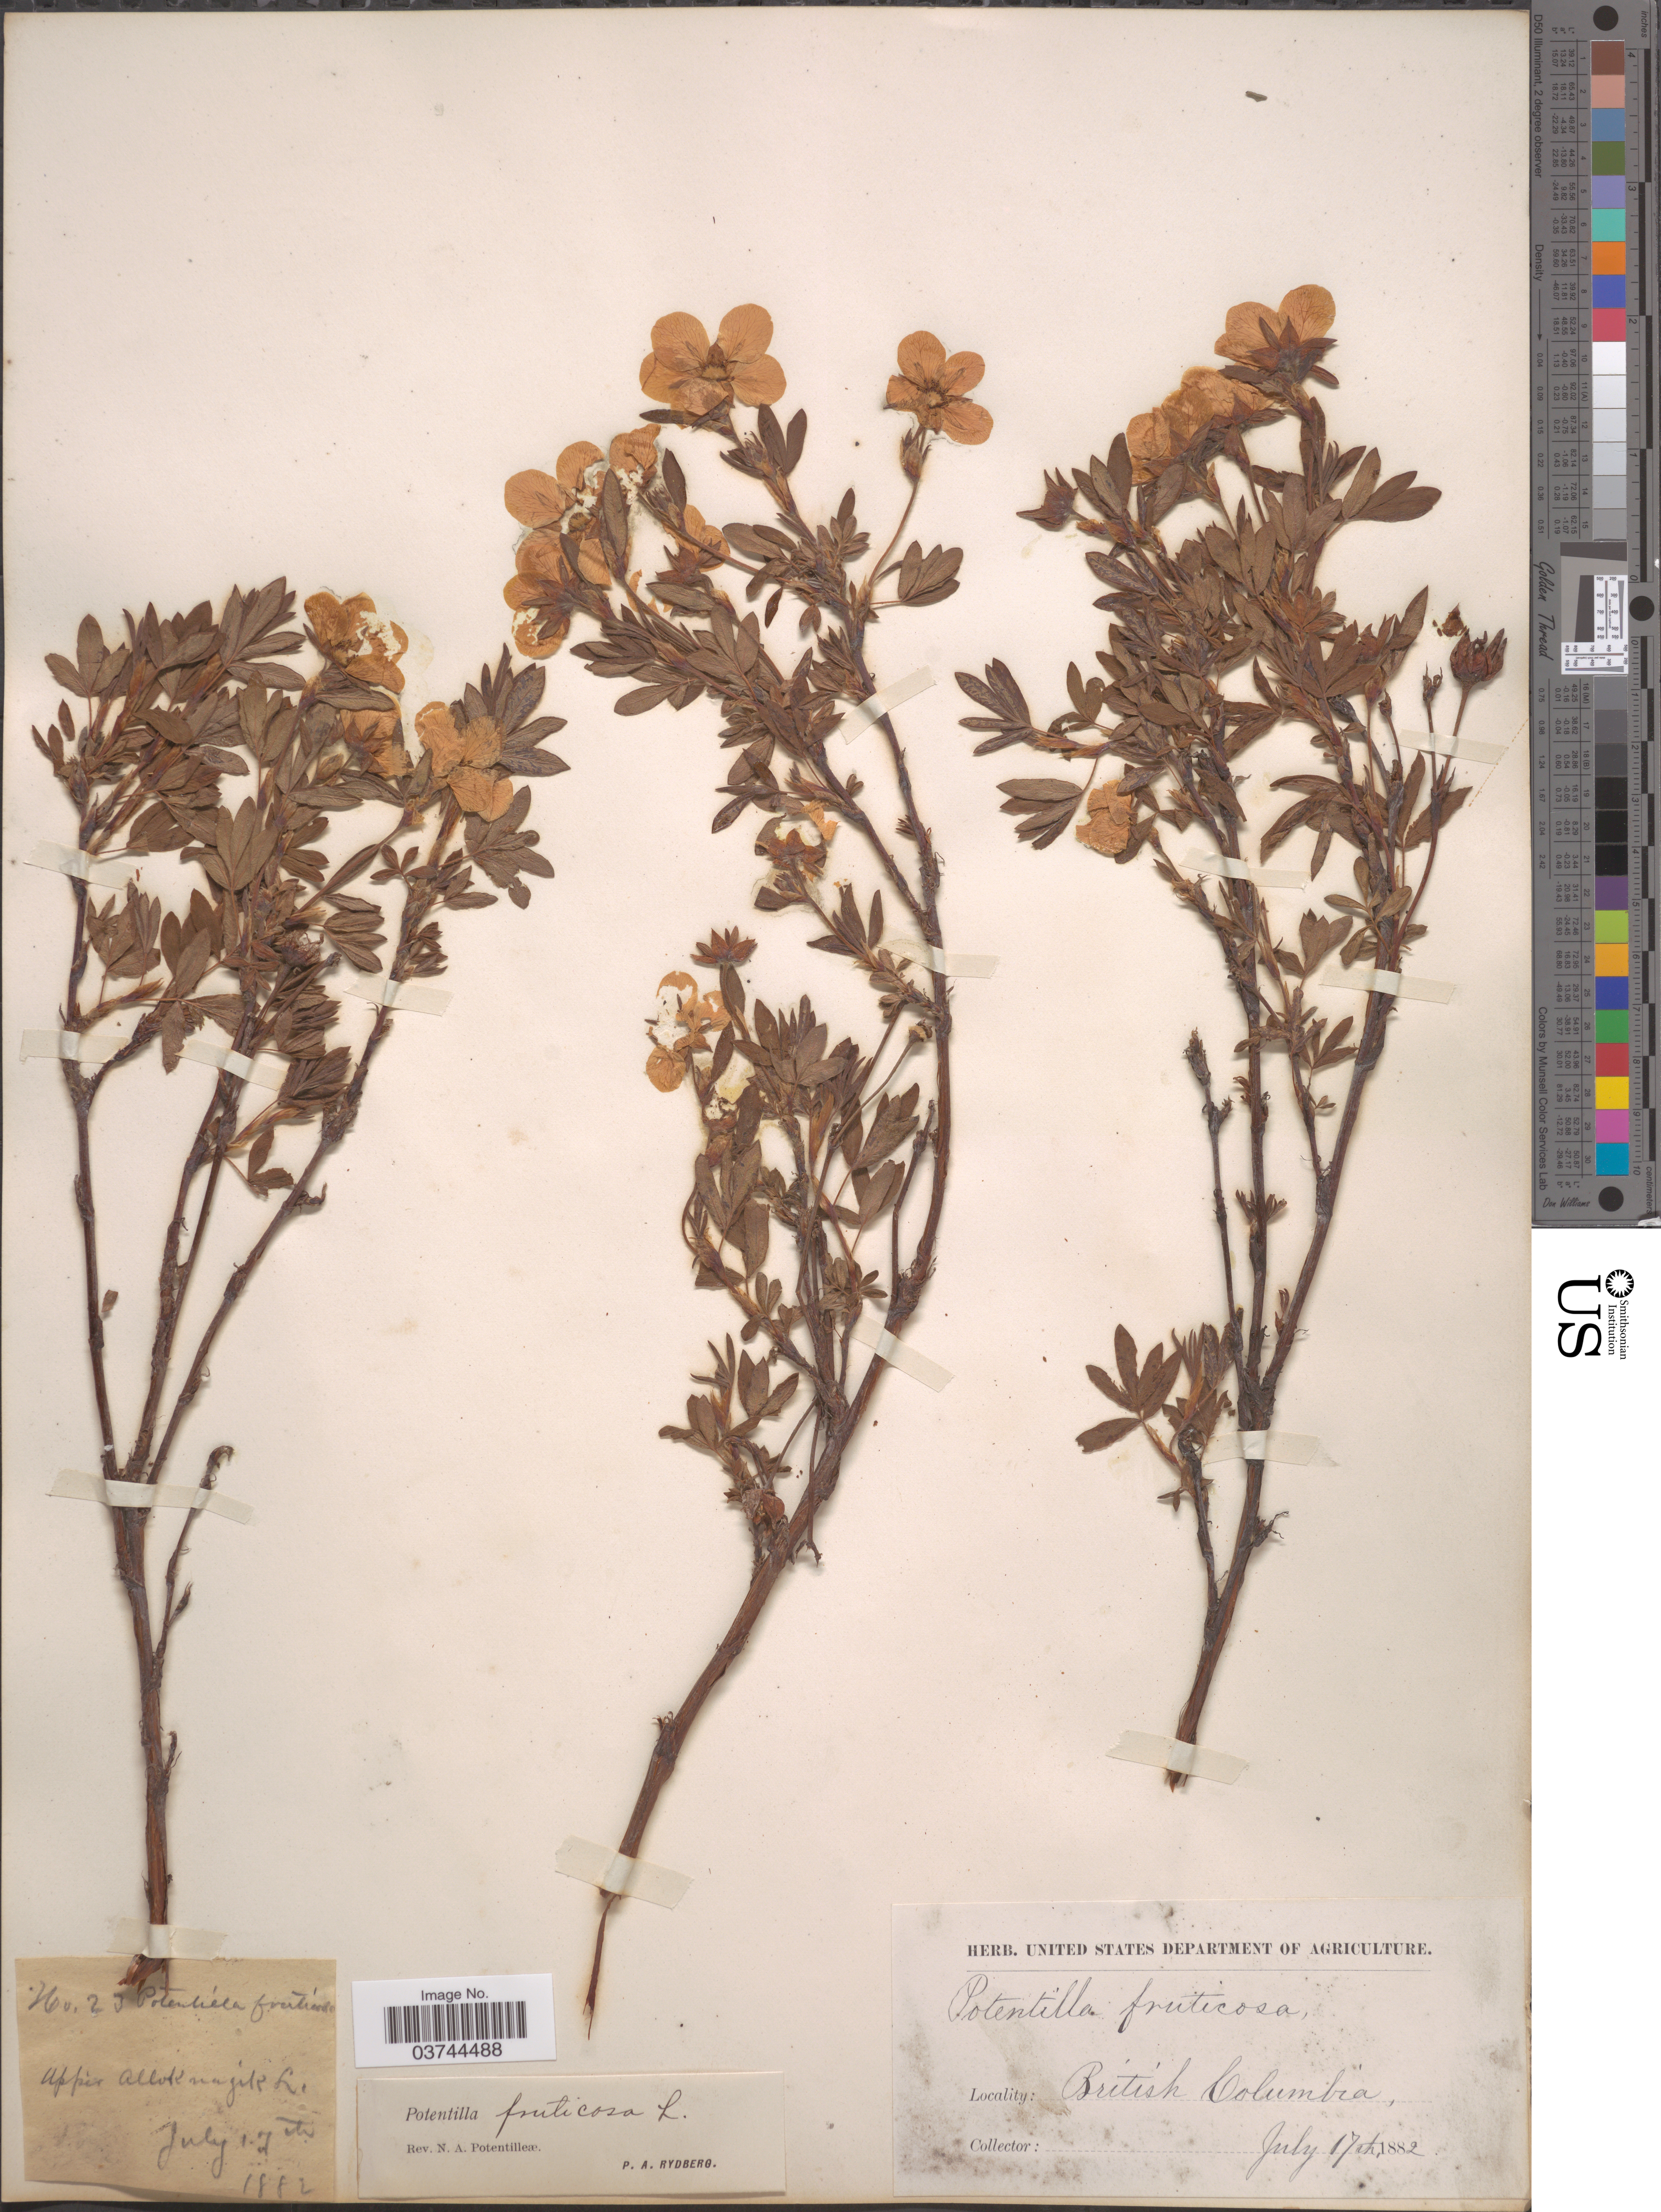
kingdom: Plantae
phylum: Tracheophyta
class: Magnoliopsida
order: Rosales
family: Rosaceae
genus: Dasiphora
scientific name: Dasiphora fruticosa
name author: (L.) Rydb.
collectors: ex herb. U. S. Department of Agriculture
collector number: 23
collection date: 1882-07-17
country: Canada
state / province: British Columbia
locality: Upper Alloknagik L.